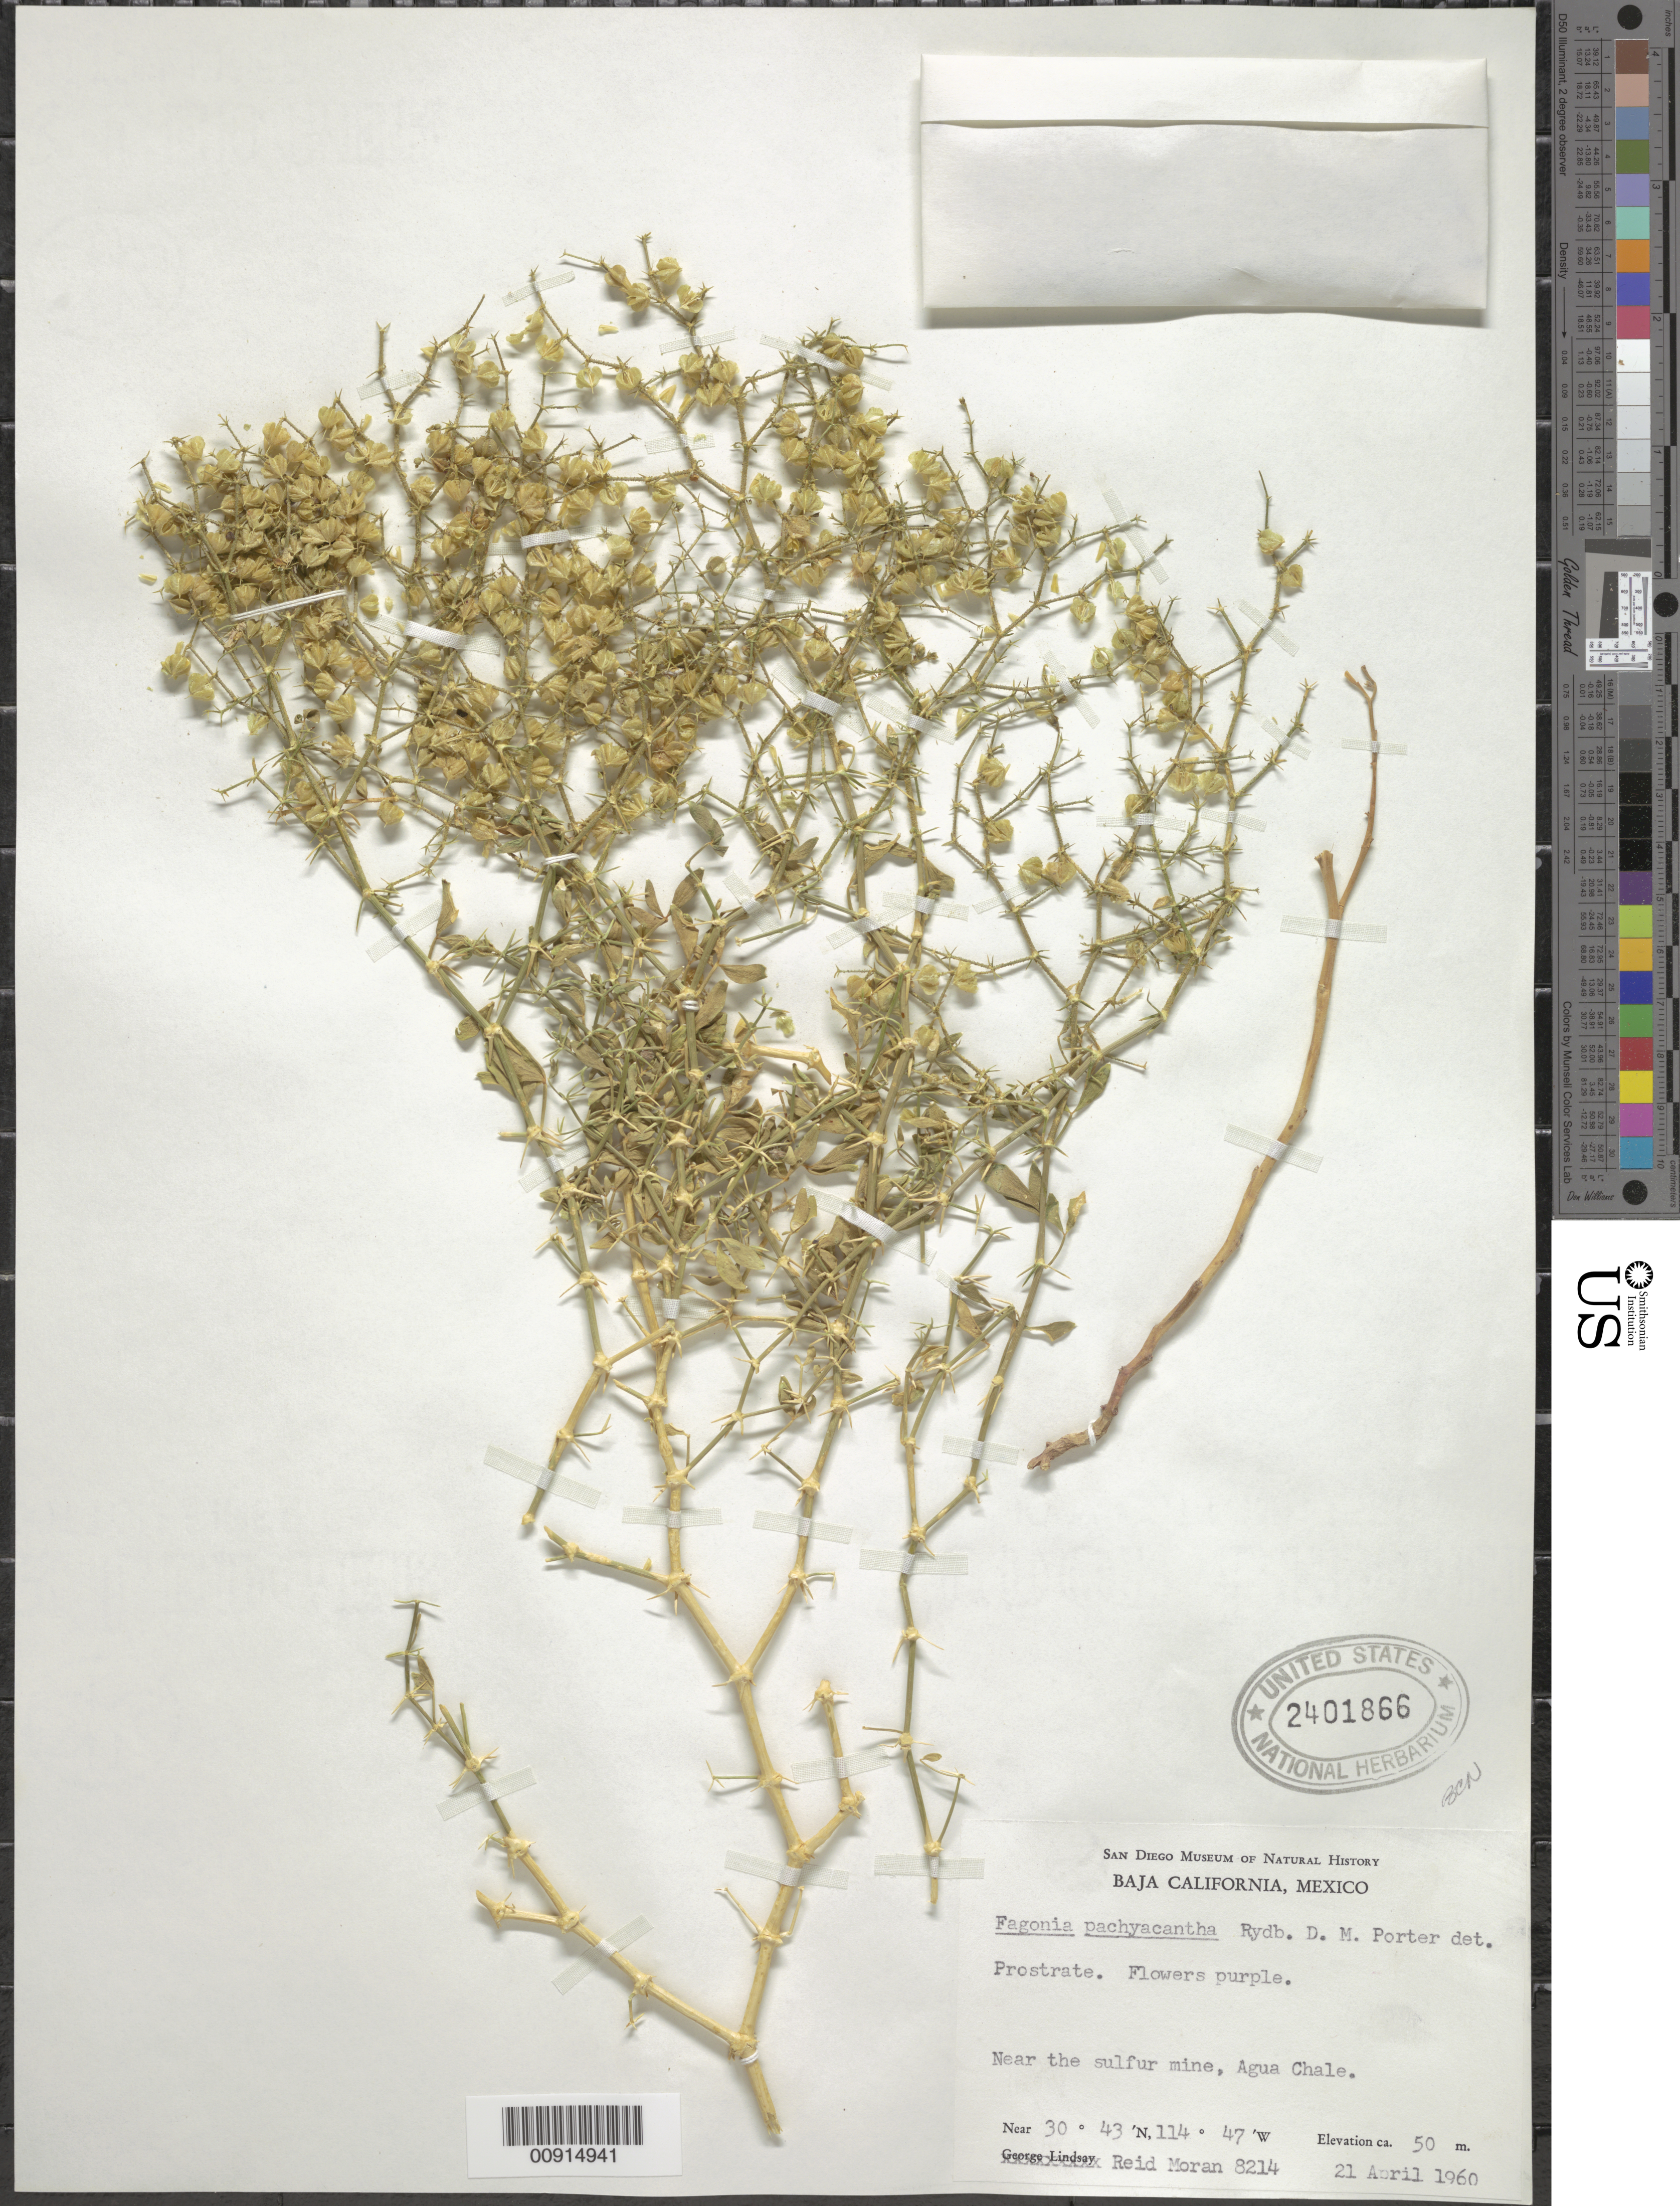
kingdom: Plantae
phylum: Tracheophyta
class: Magnoliopsida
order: Zygophyllales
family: Zygophyllaceae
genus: Fagonia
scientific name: Fagonia pachyacantha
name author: Rydb.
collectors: R. V. Moran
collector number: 8214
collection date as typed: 21 Apr 1960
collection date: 1960-04-21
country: Mexico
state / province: Baja California Norte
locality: Baja California: Near the sulfur mine, Agua Chale.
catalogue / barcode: US 2401866